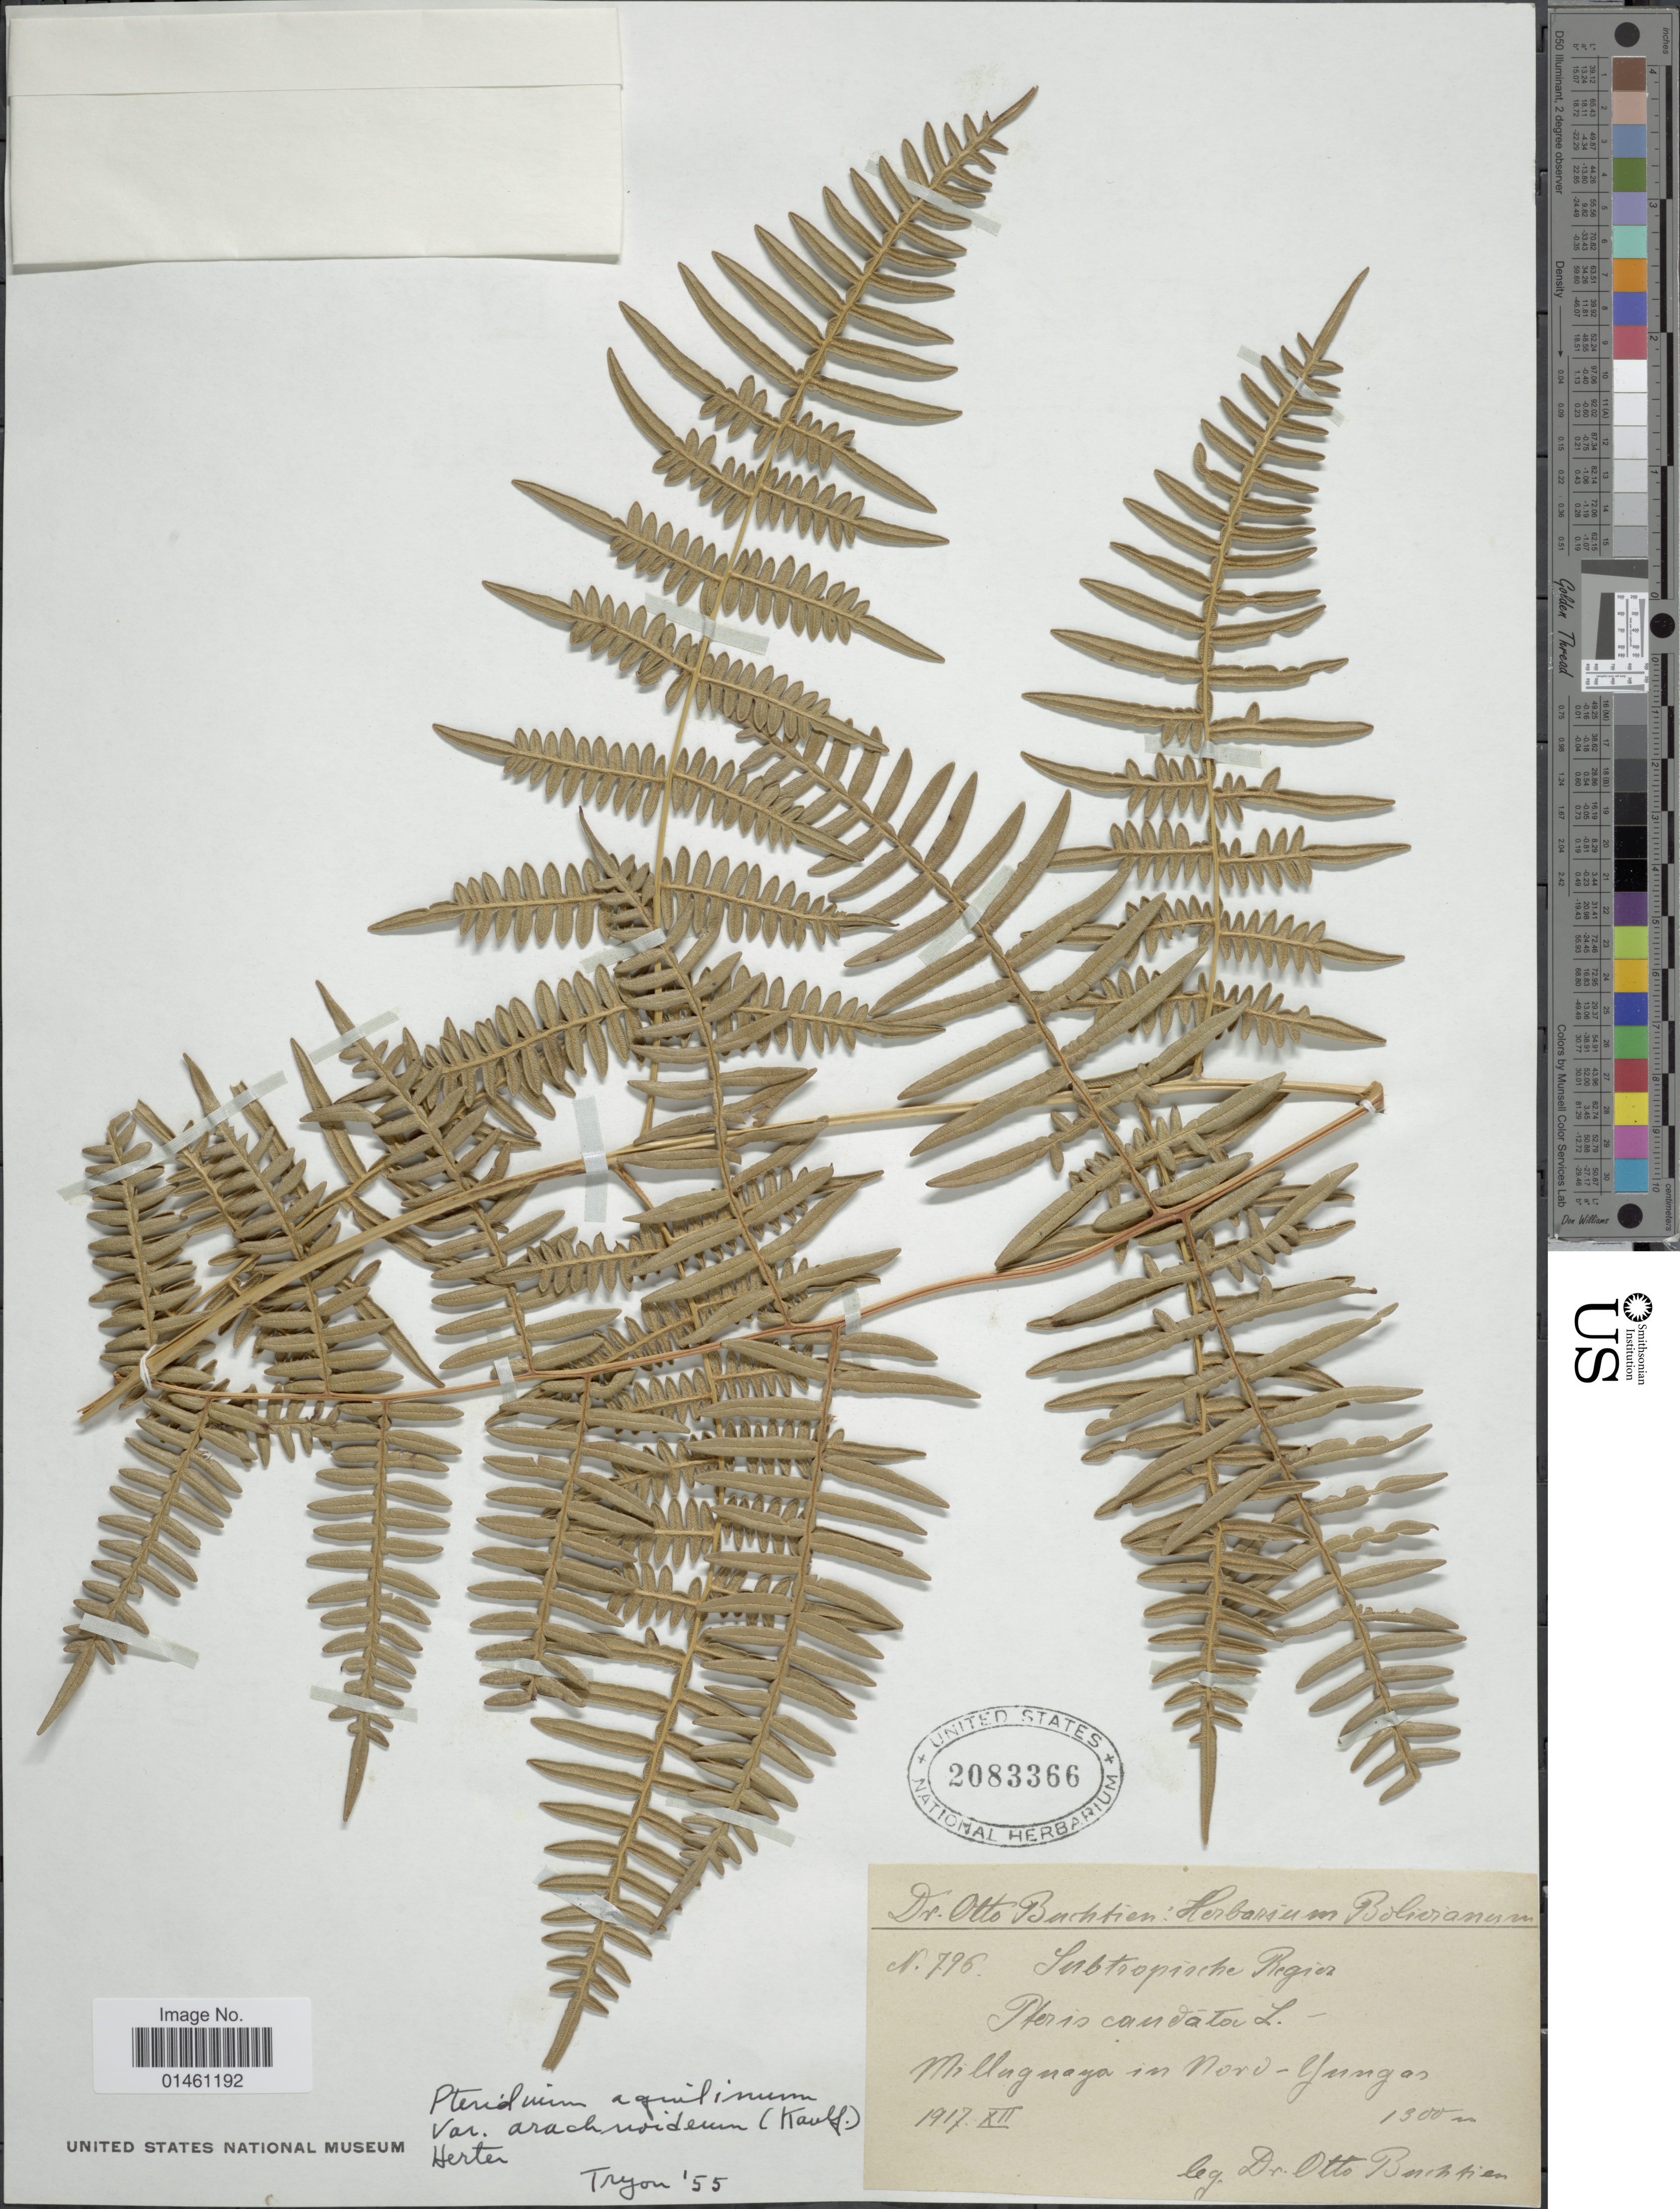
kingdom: Plantae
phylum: Tracheophyta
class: Polypodiopsida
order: Polypodiales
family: Dennstaedtiaceae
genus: Pteridium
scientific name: Pteridium arachnoideum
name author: (Kaulf.) Maxon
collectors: O. Buchtien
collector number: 796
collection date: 1917-12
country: Bolivia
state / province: La Paz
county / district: Nor Yungas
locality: Milluguaya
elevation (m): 1300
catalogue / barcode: US 2083366